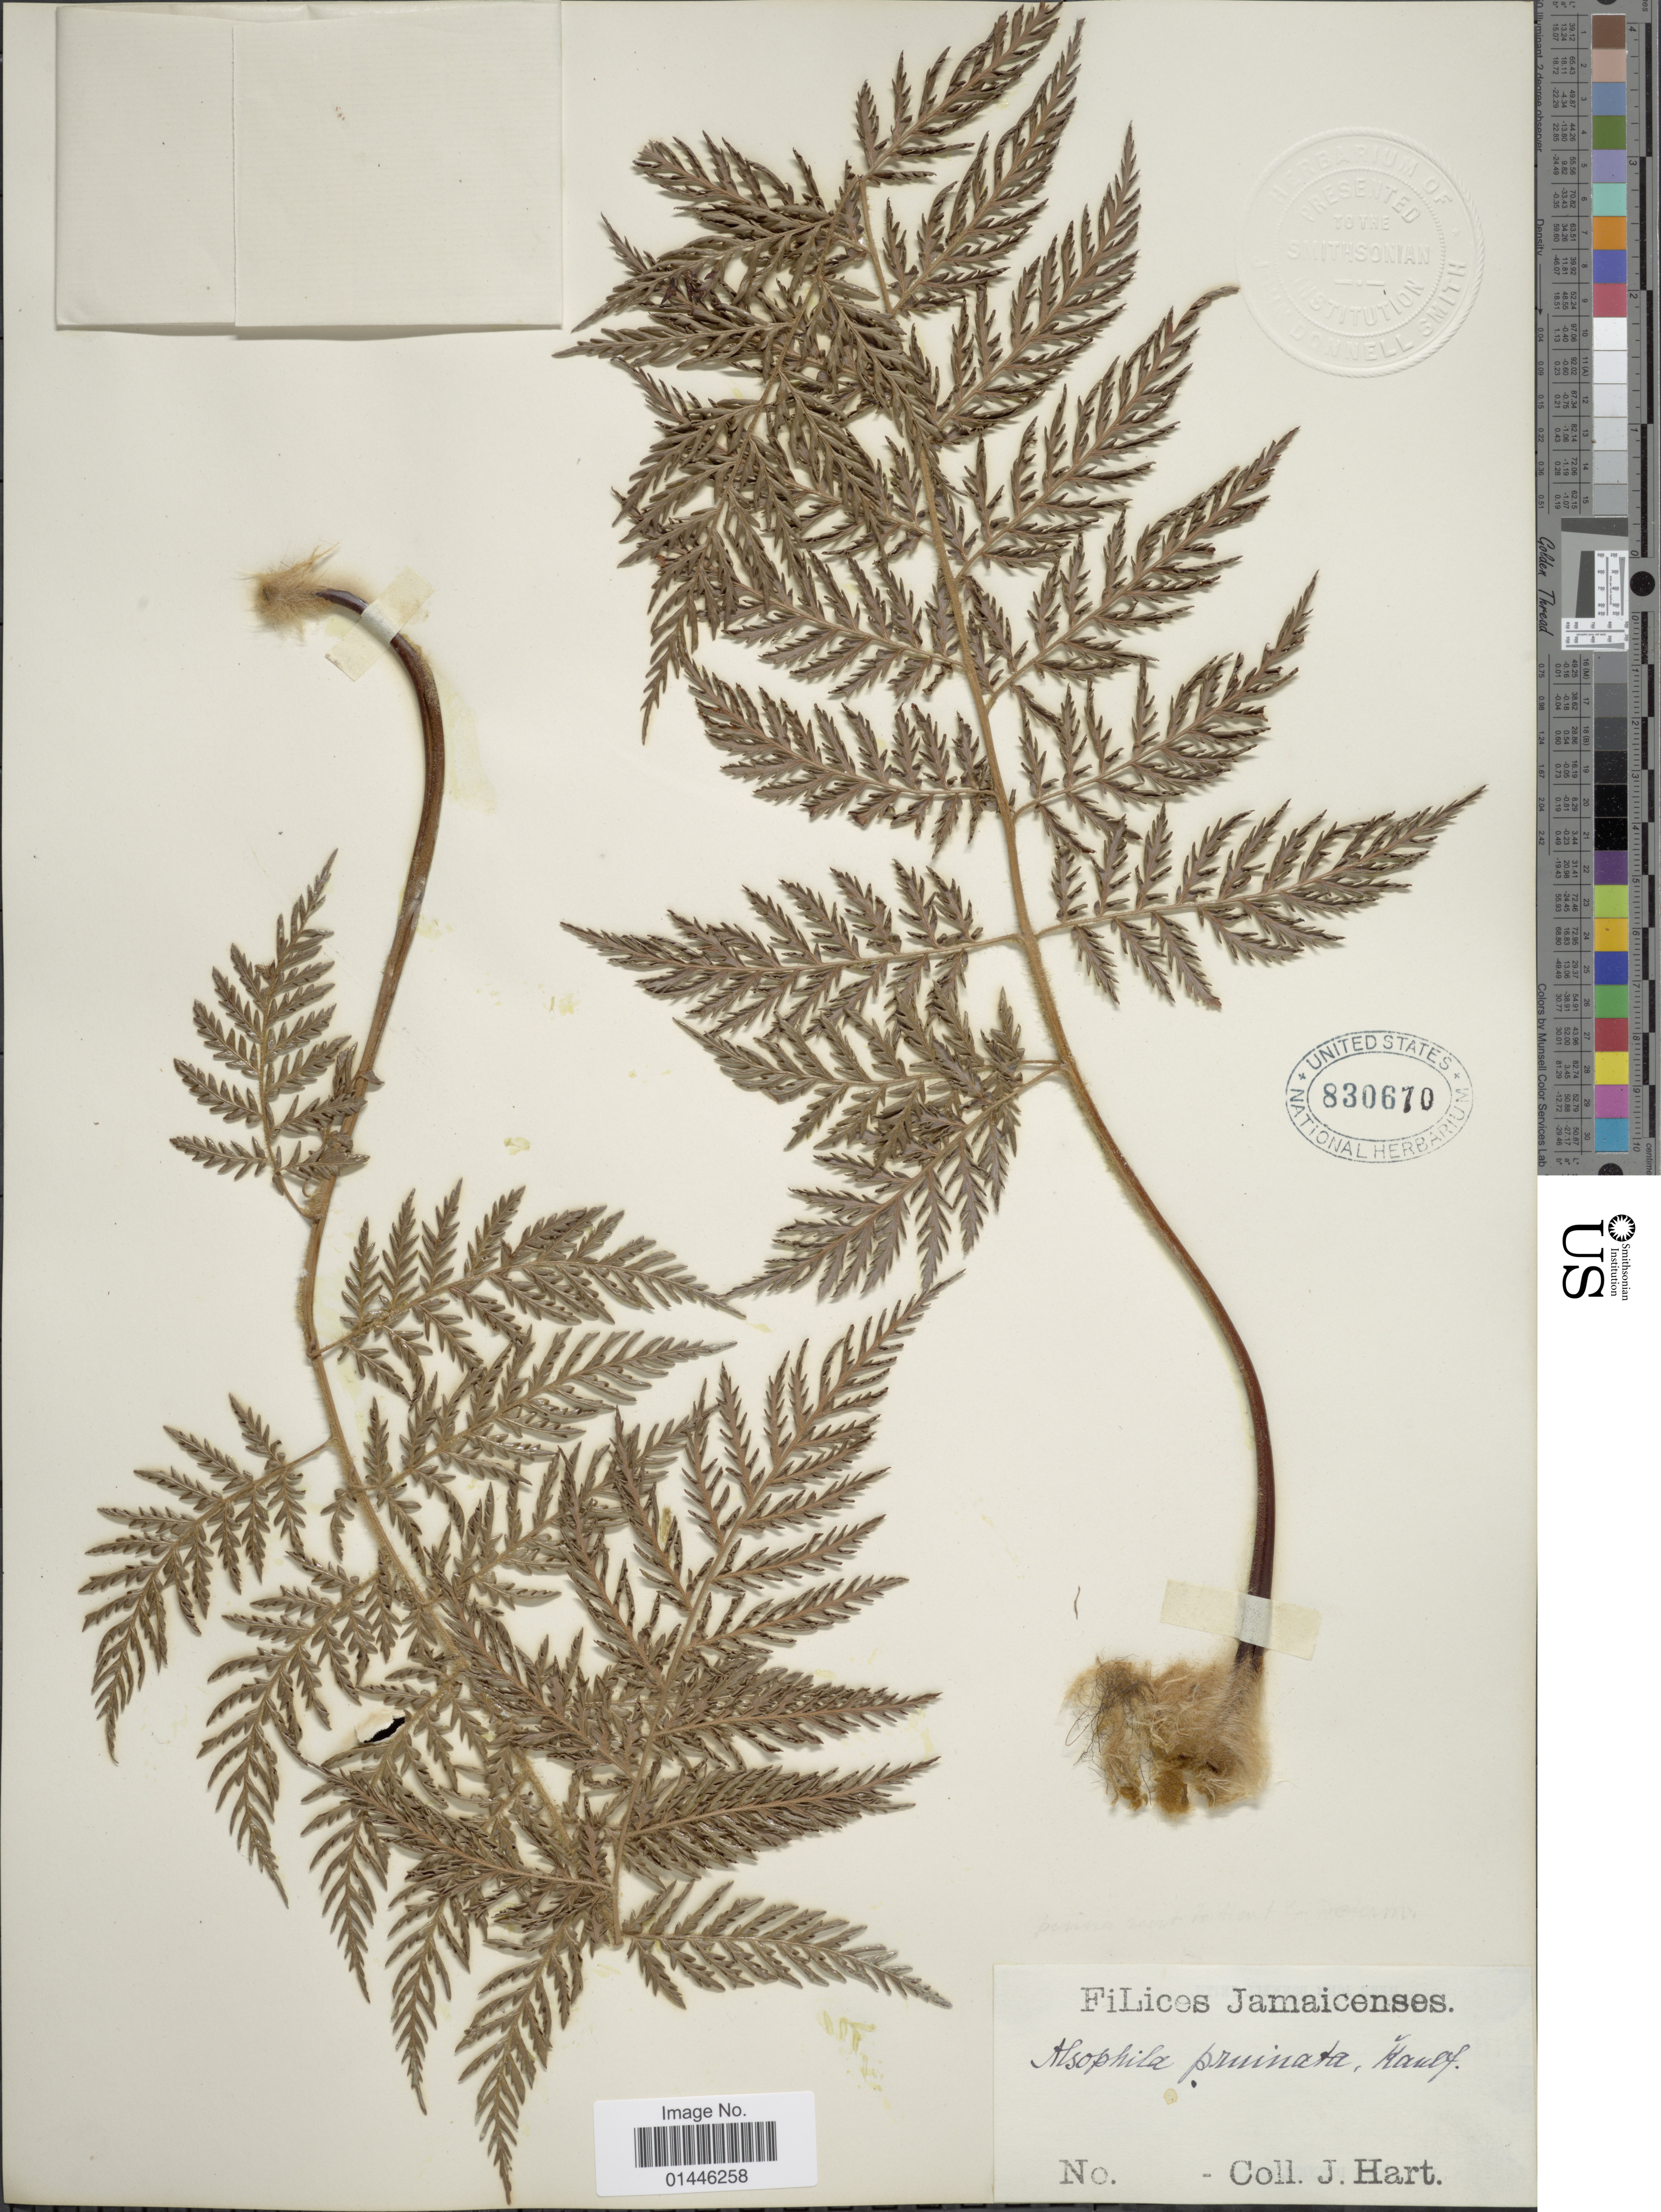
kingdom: Plantae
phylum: Tracheophyta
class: Polypodiopsida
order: Cyatheales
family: Dicksoniaceae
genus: Lophosoria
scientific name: Lophosoria quadripinnata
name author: (J.F. Gmel.) C. Chr.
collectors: J. Hart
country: Jamaica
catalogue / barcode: US 830670